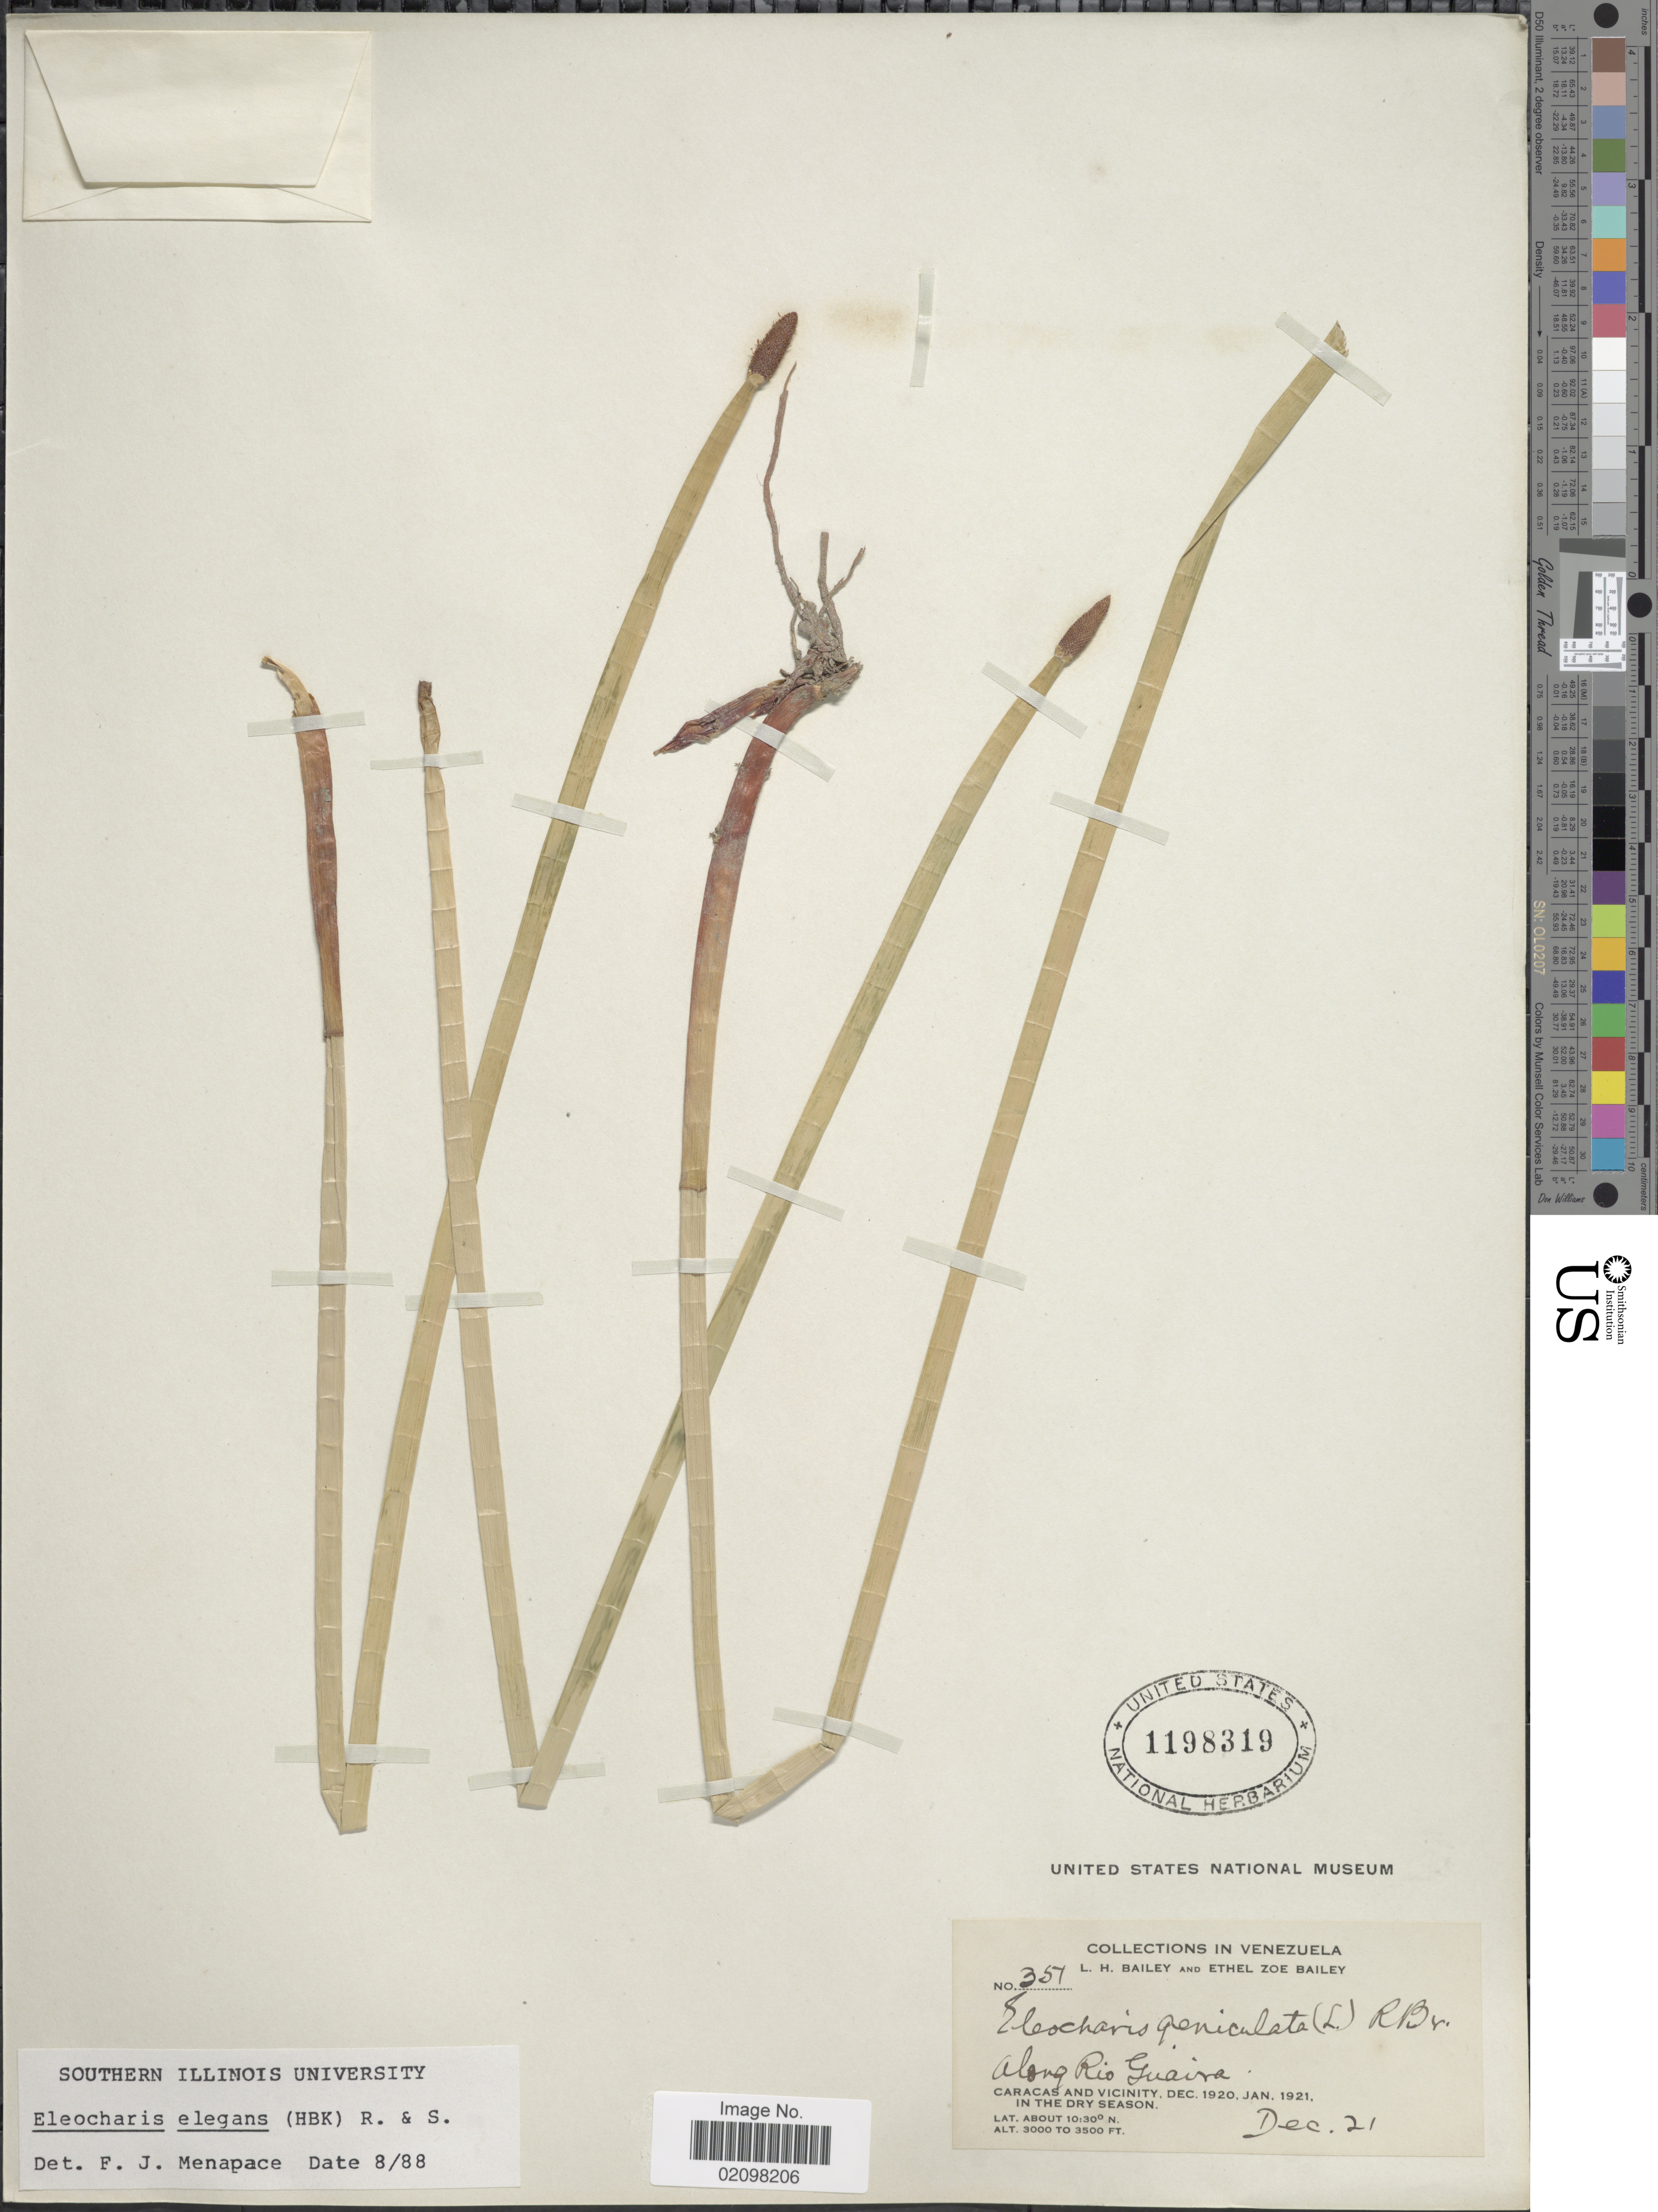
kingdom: Plantae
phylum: Tracheophyta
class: Liliopsida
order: Poales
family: Cyperaceae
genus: Eleocharis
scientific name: Eleocharis elegans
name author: (Kunth) Roem. & Schult.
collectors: L. H. Bailey & E. Z. Bailey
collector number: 351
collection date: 1921-12-21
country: Venezuela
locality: Along Rio Guaira. Caracas and vicinity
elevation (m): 914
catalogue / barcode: US 1198319